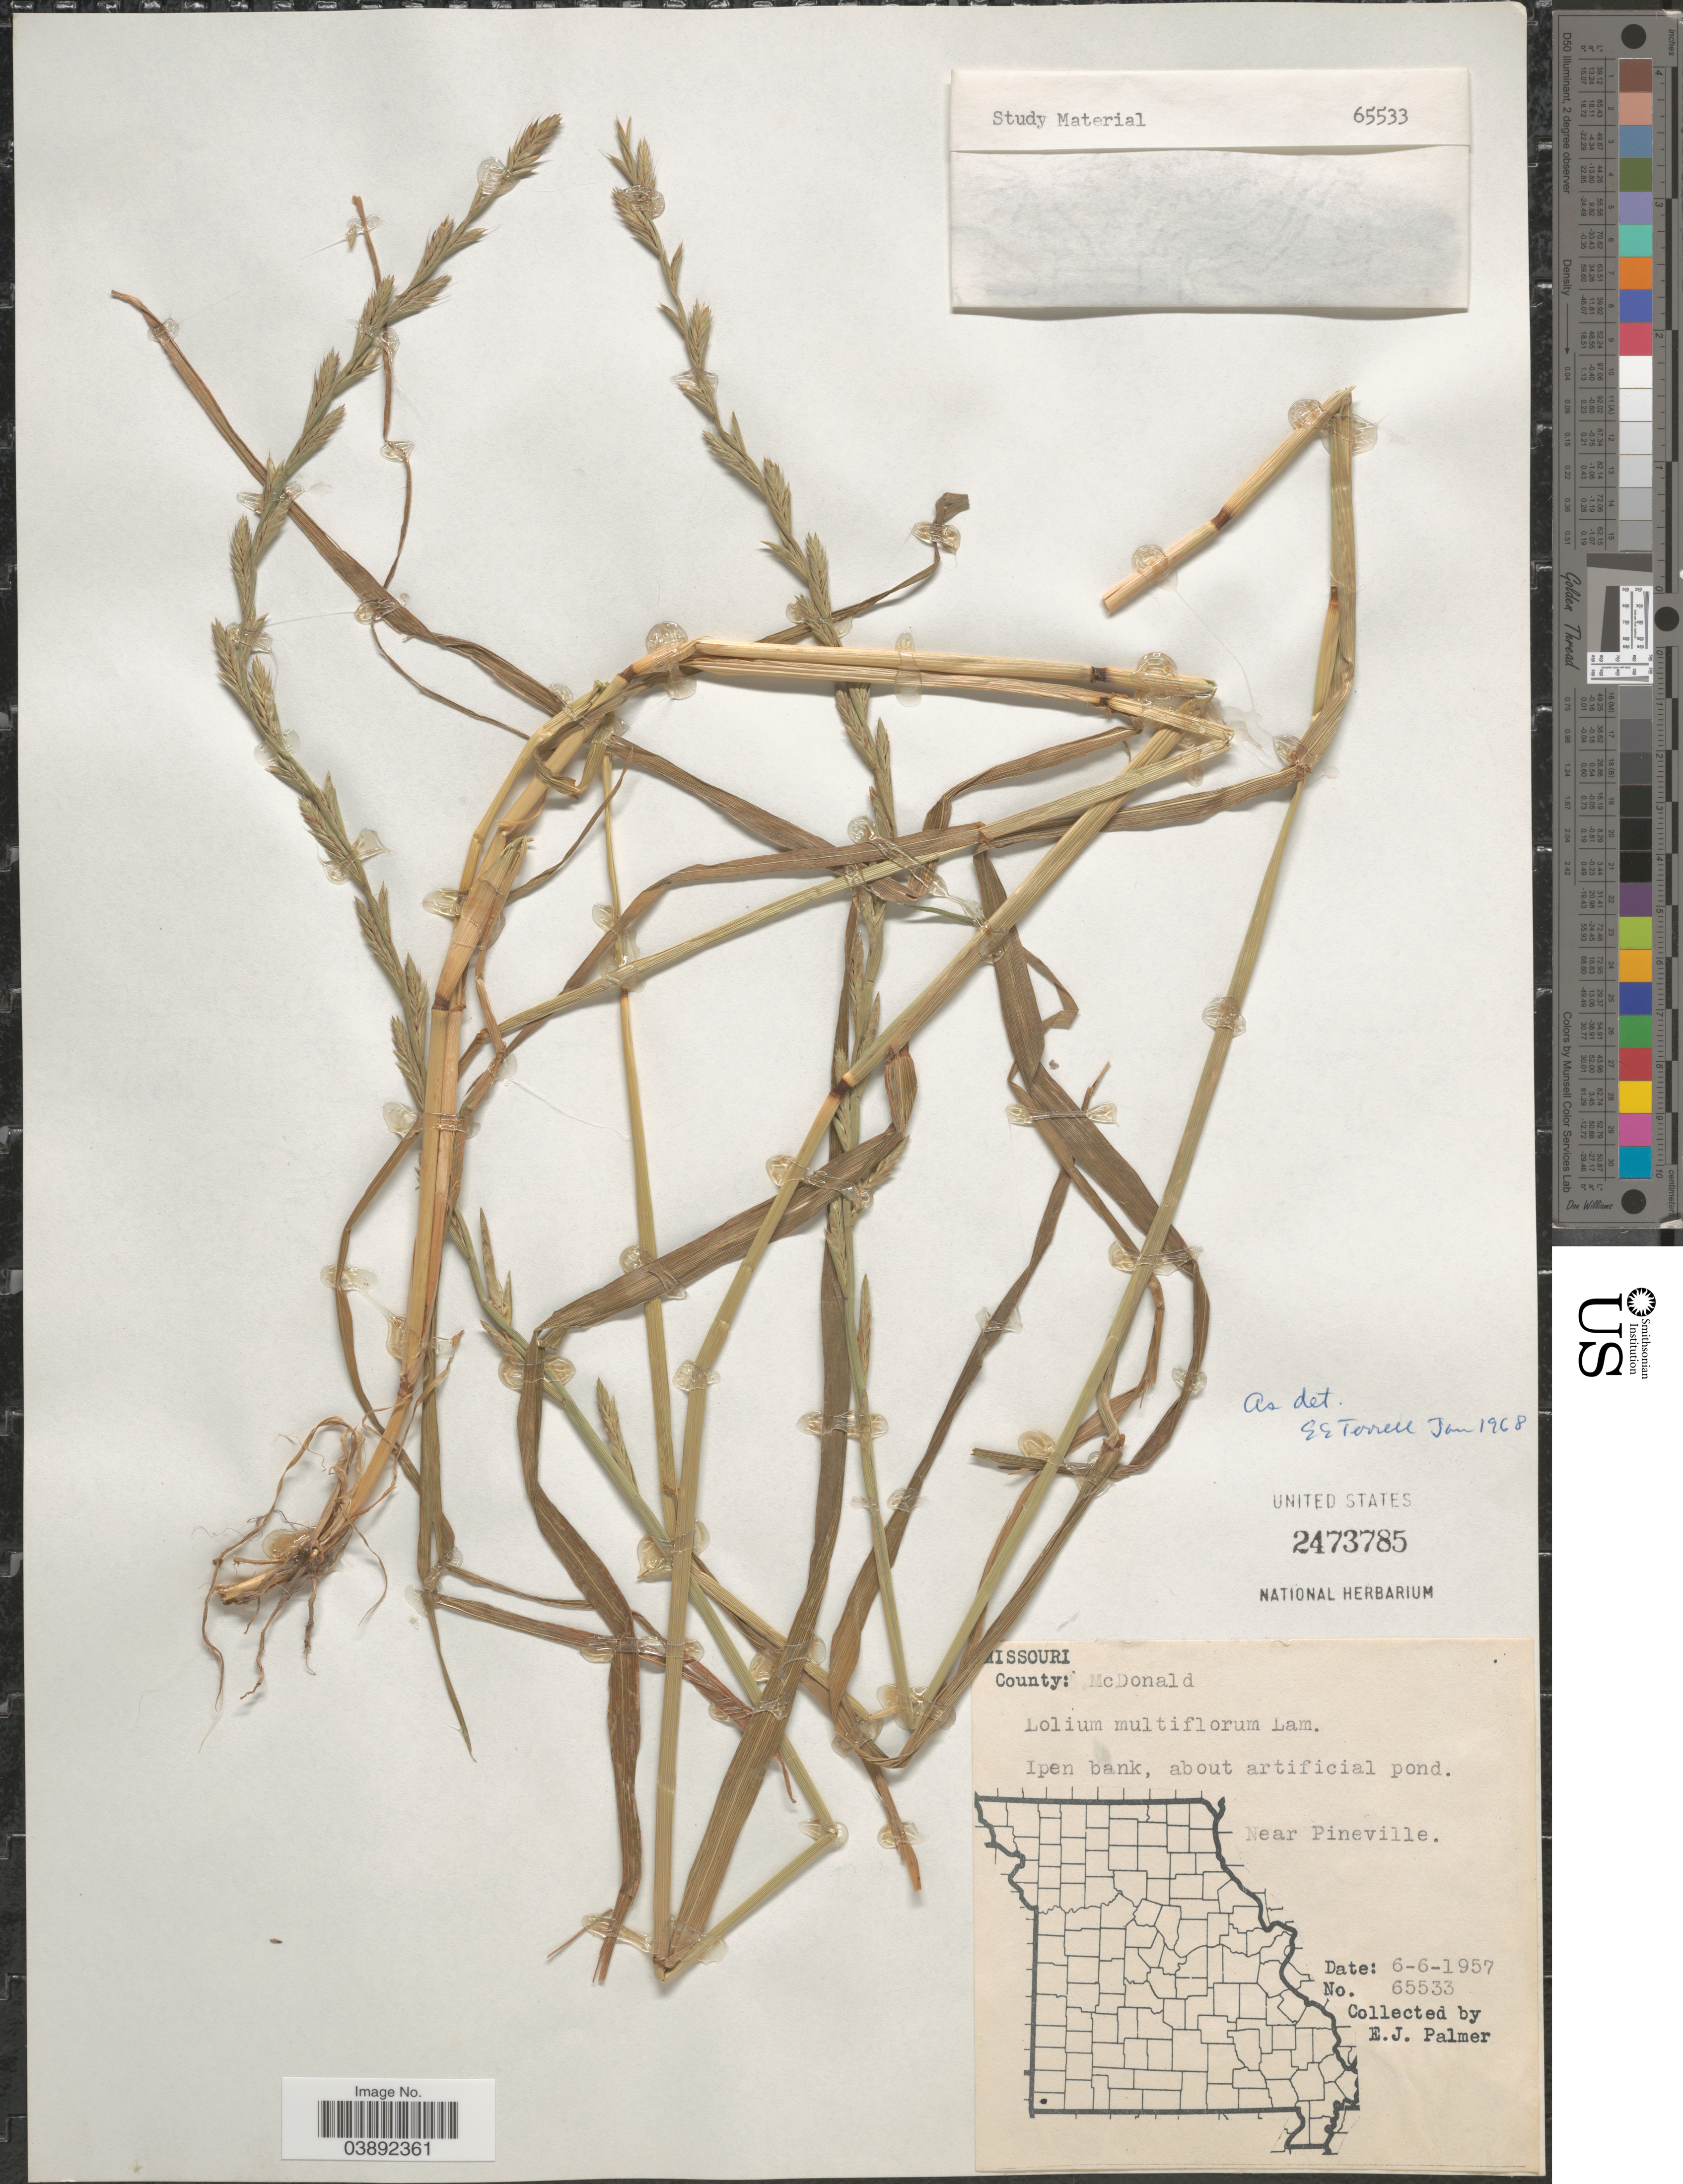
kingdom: Plantae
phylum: Tracheophyta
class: Liliopsida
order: Poales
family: Poaceae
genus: Lolium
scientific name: Lolium multiflorum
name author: Lam.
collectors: E. J. Palmer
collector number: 65533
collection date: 1957-06-06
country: United States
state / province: Missouri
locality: County: McDonald. Ipen bank, about artificial pond. Near Pineville.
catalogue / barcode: US 2473785